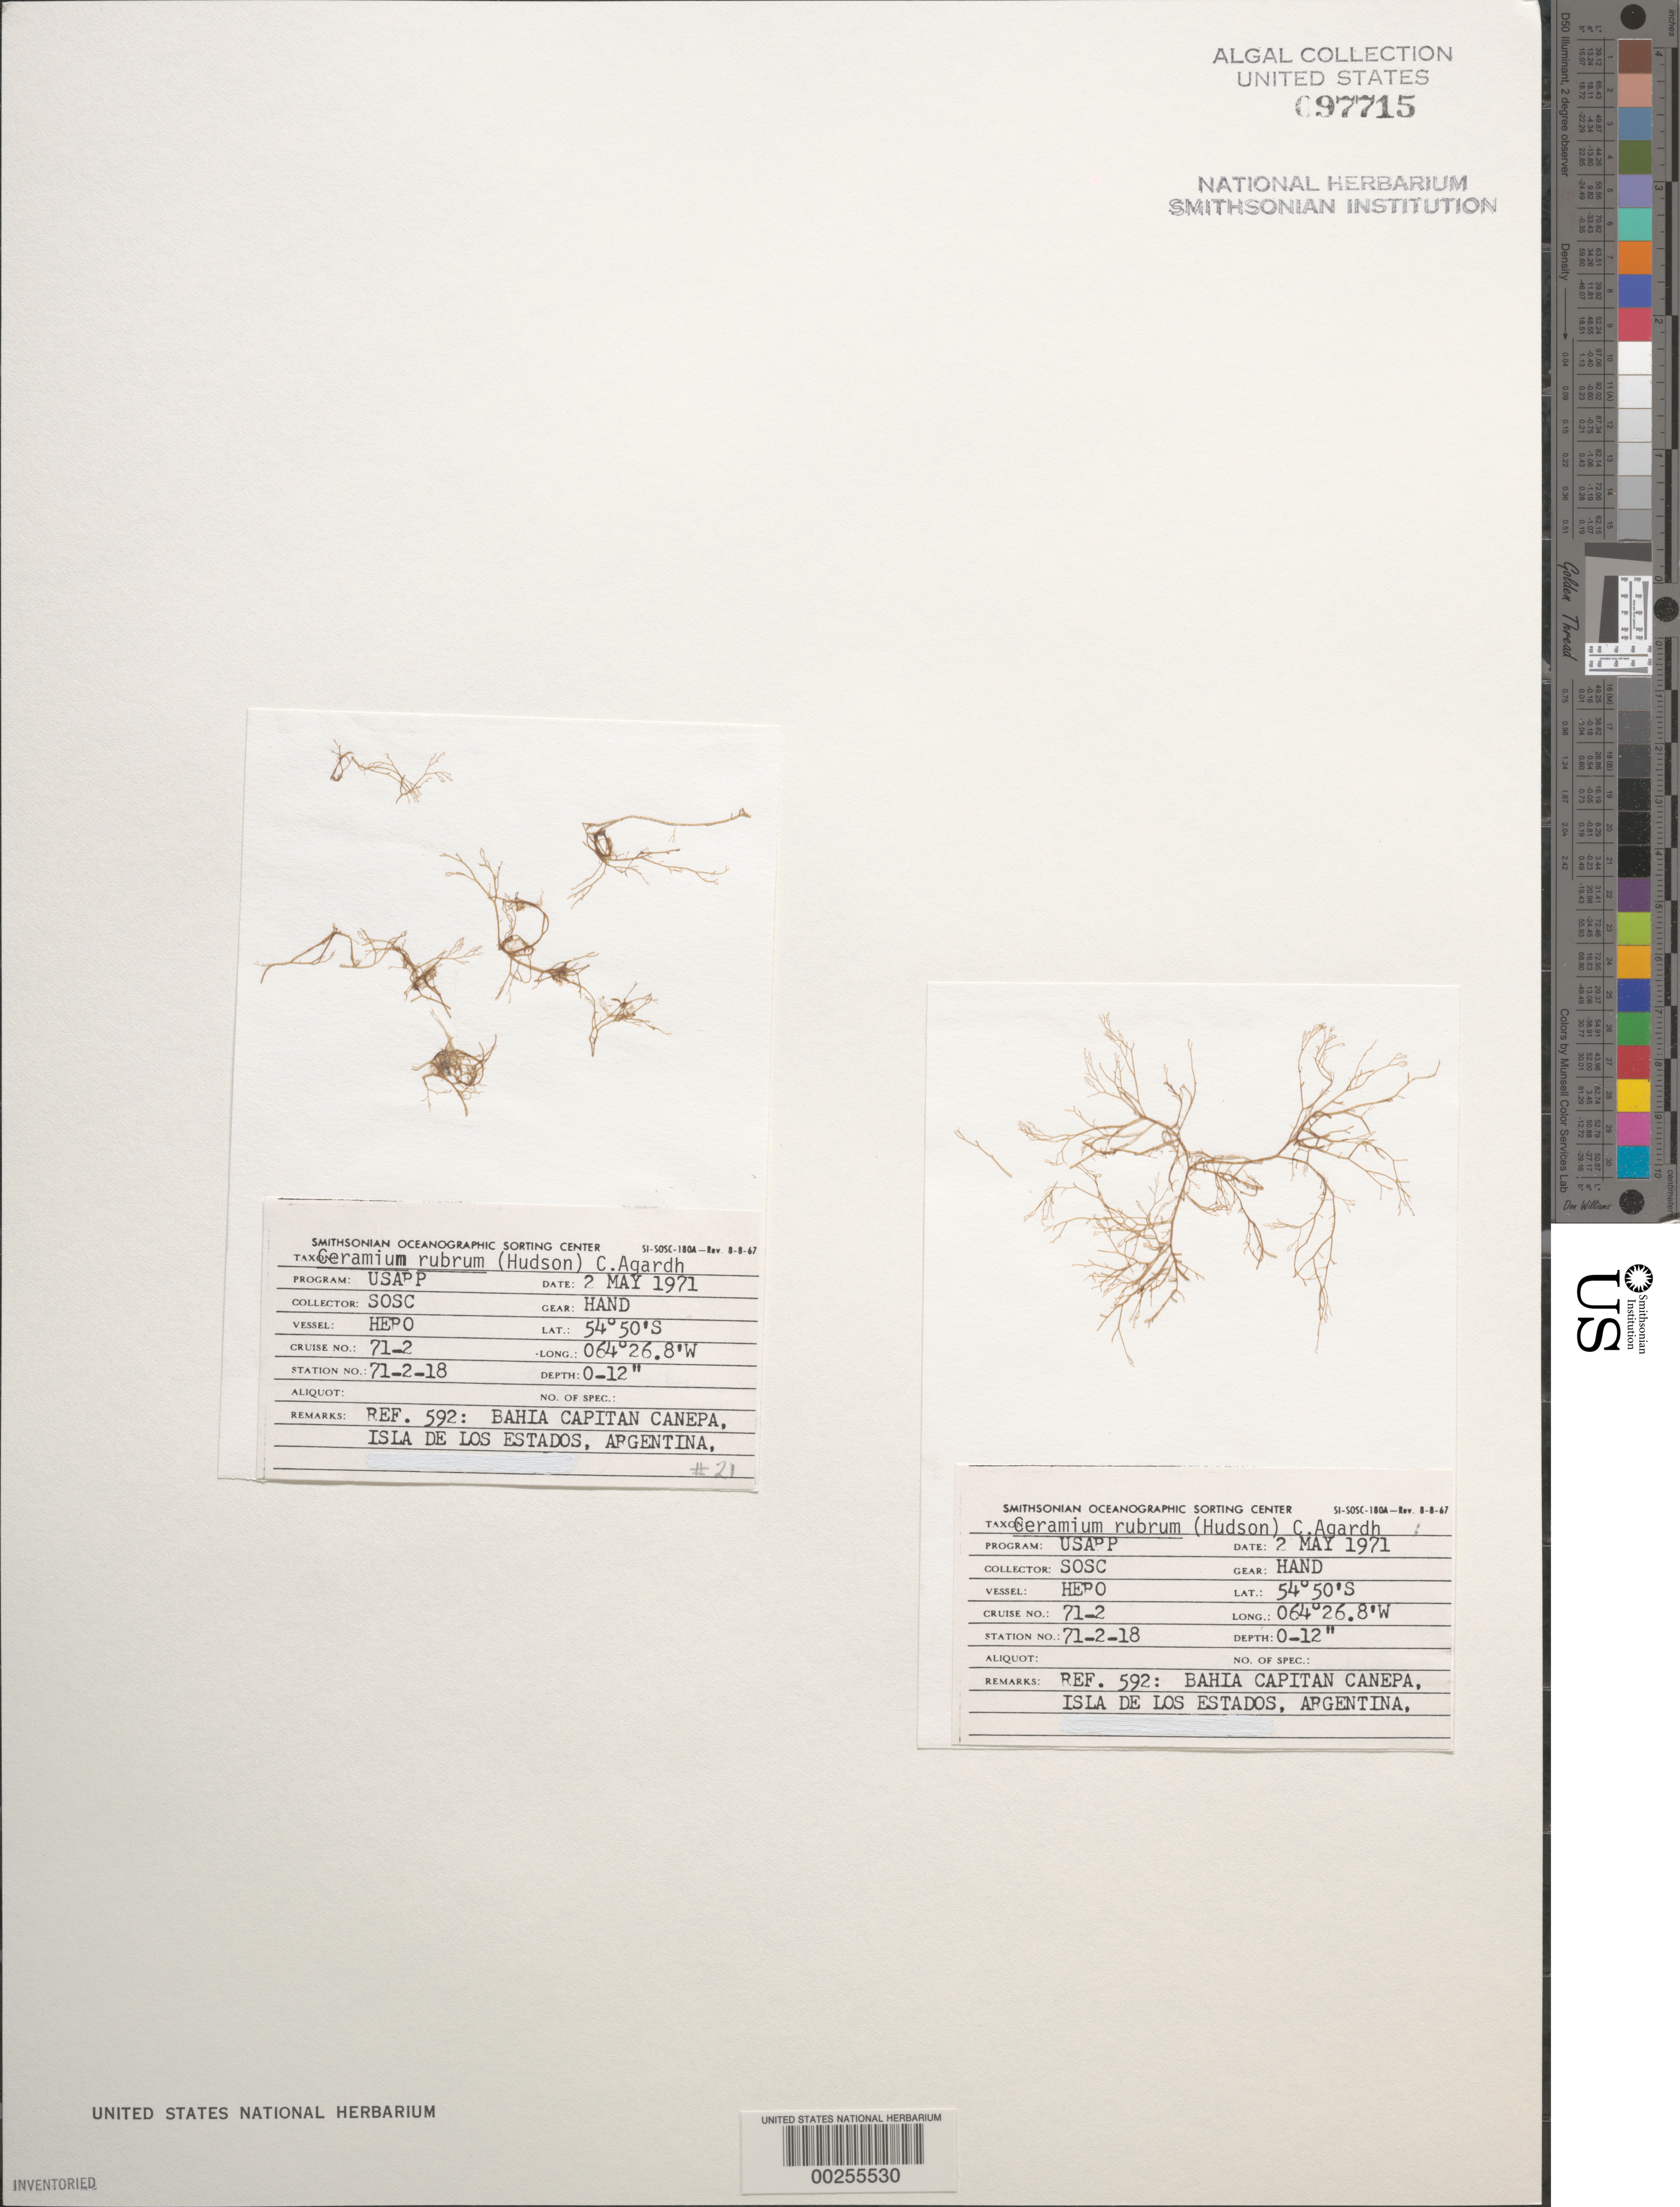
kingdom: Plantae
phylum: Rhodophyta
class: Florideophyceae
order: Ceramiales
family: Ceramiaceae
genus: Ceramium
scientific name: Ceramium rubrum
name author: C. Agardh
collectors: SOSC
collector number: Station 71-2-18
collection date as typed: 02 May 1971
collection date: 1971-05-02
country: Argentina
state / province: Tierra del Fuego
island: Isla de los Estados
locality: Bahia Capitan Canepa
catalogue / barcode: US 97715